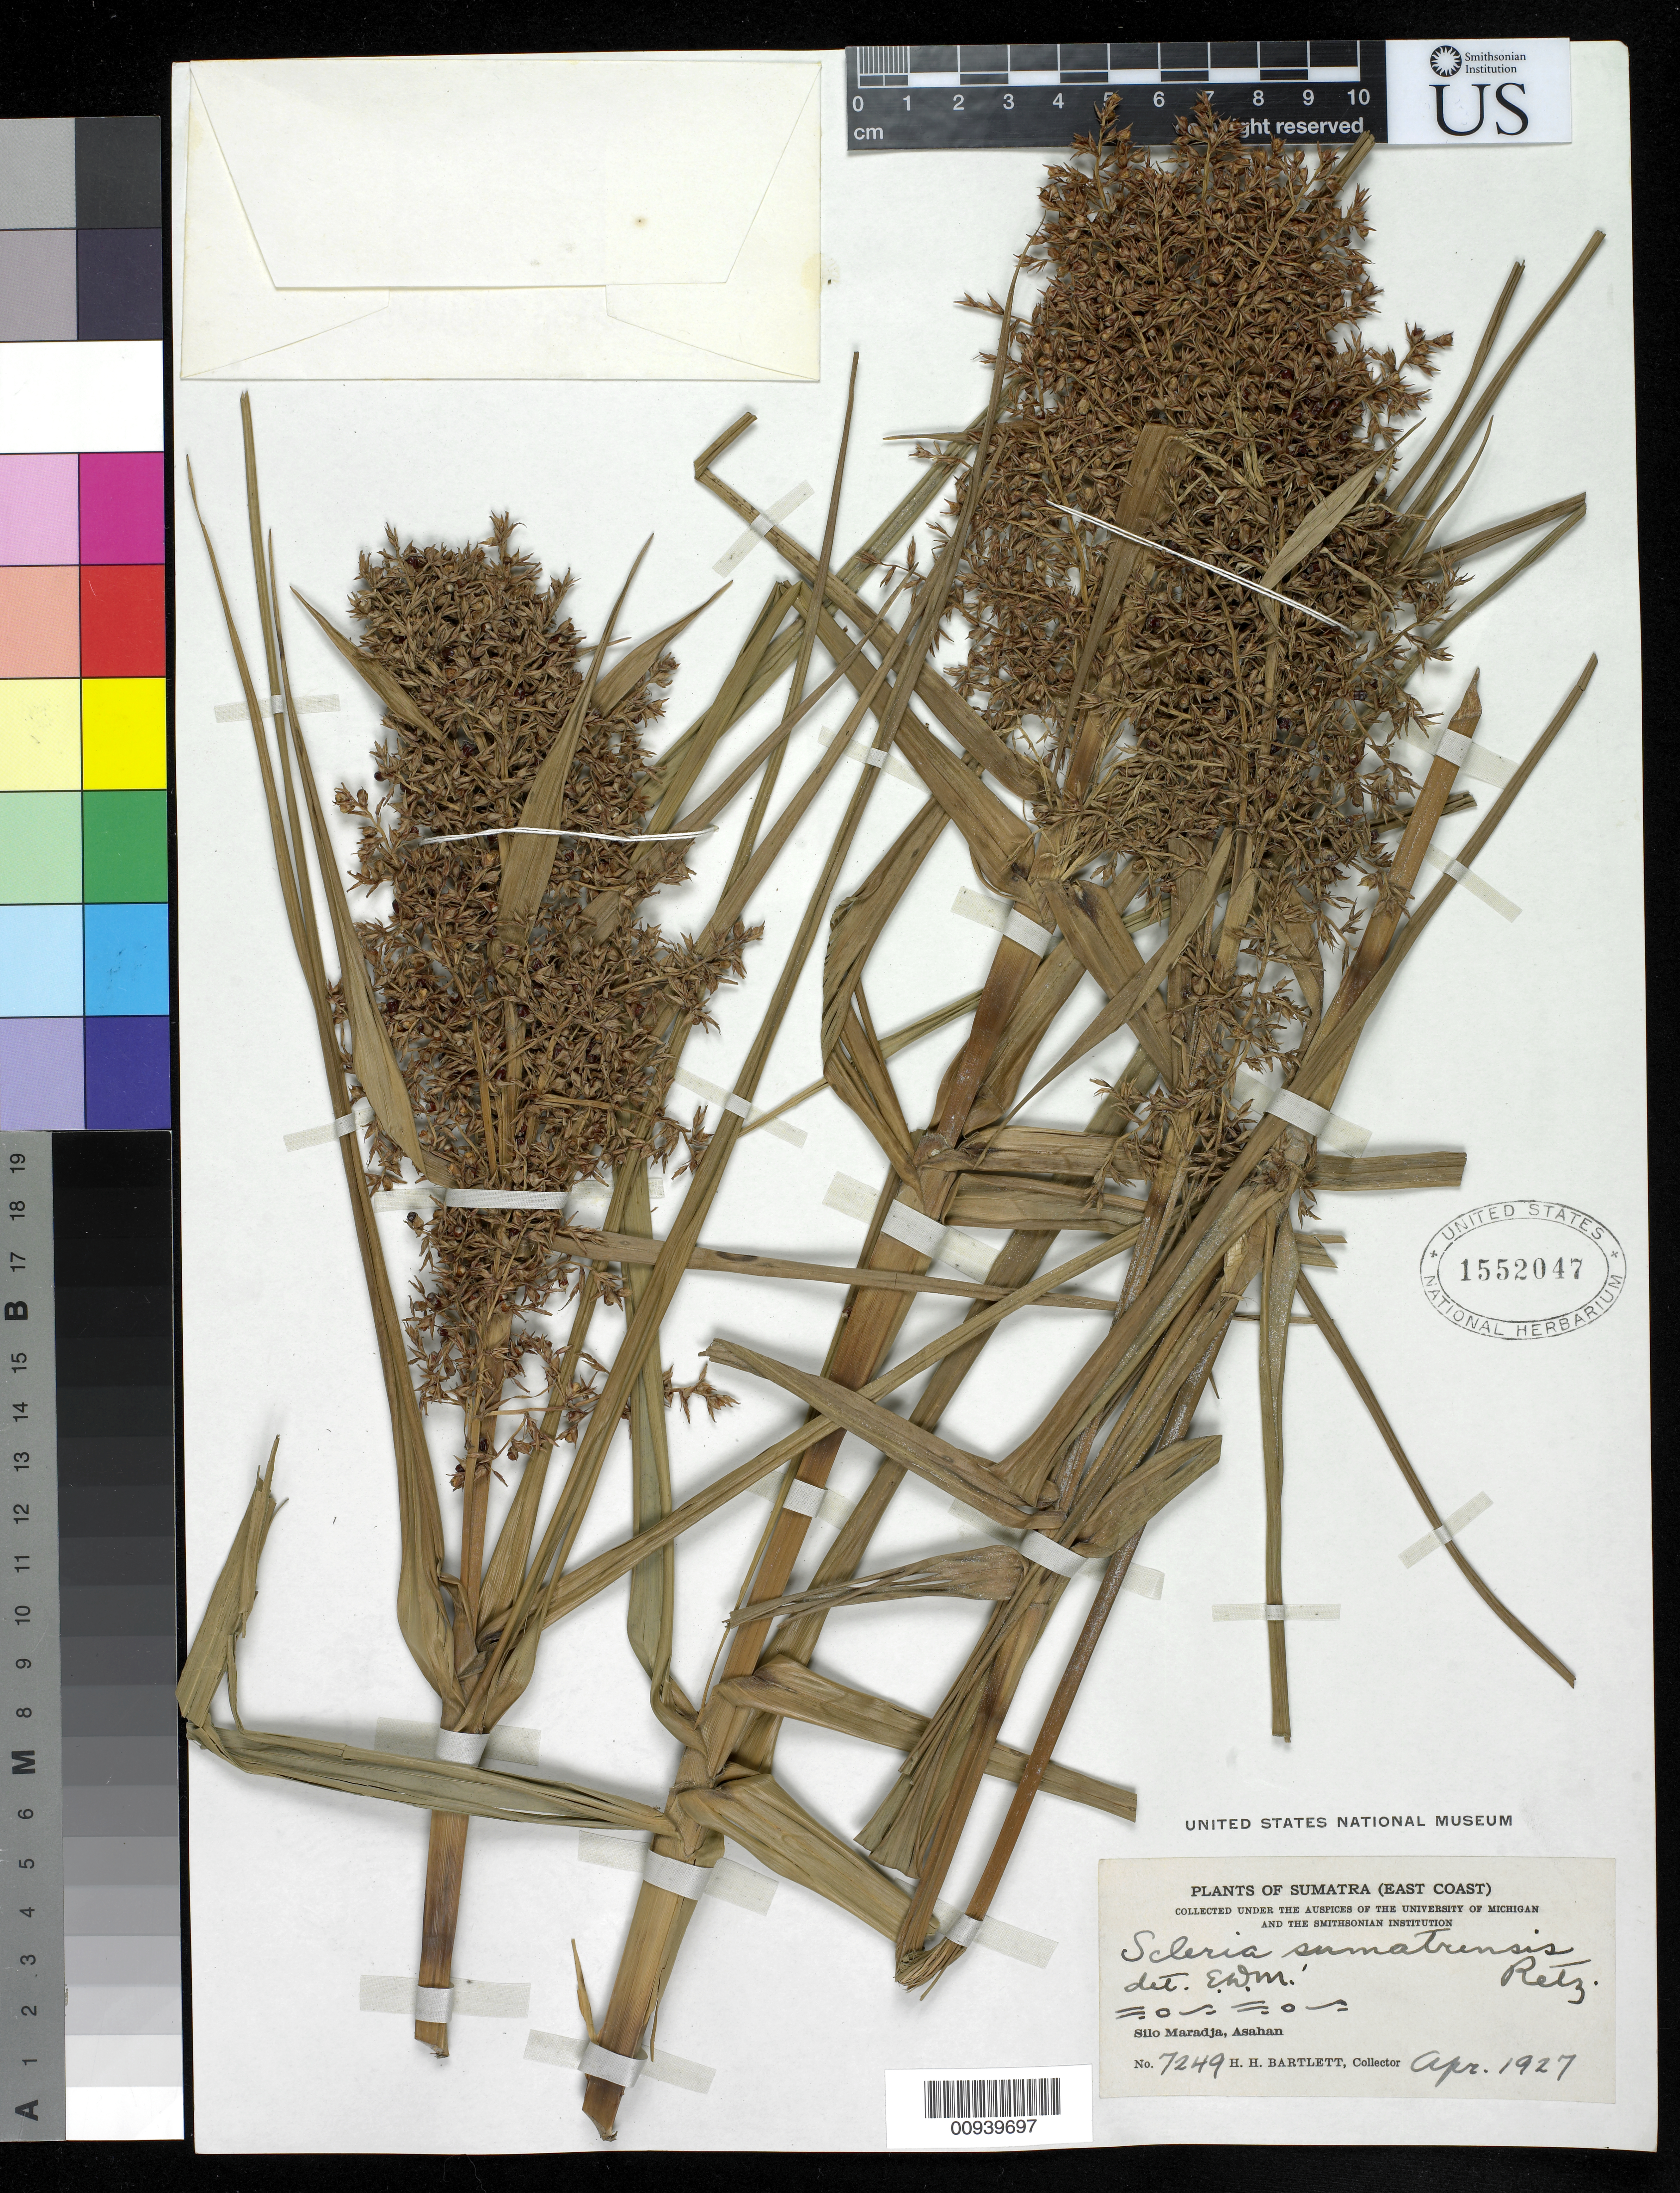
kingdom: Plantae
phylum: Tracheophyta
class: Liliopsida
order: Poales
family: Cyperaceae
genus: Scleria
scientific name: Scleria sumatrensis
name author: Retz.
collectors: H. H. Bartlett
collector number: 7249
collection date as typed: Apr 1927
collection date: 1927-04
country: Indonesia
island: Sumatra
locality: Silo Maradja, Asahan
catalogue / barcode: US 1552047